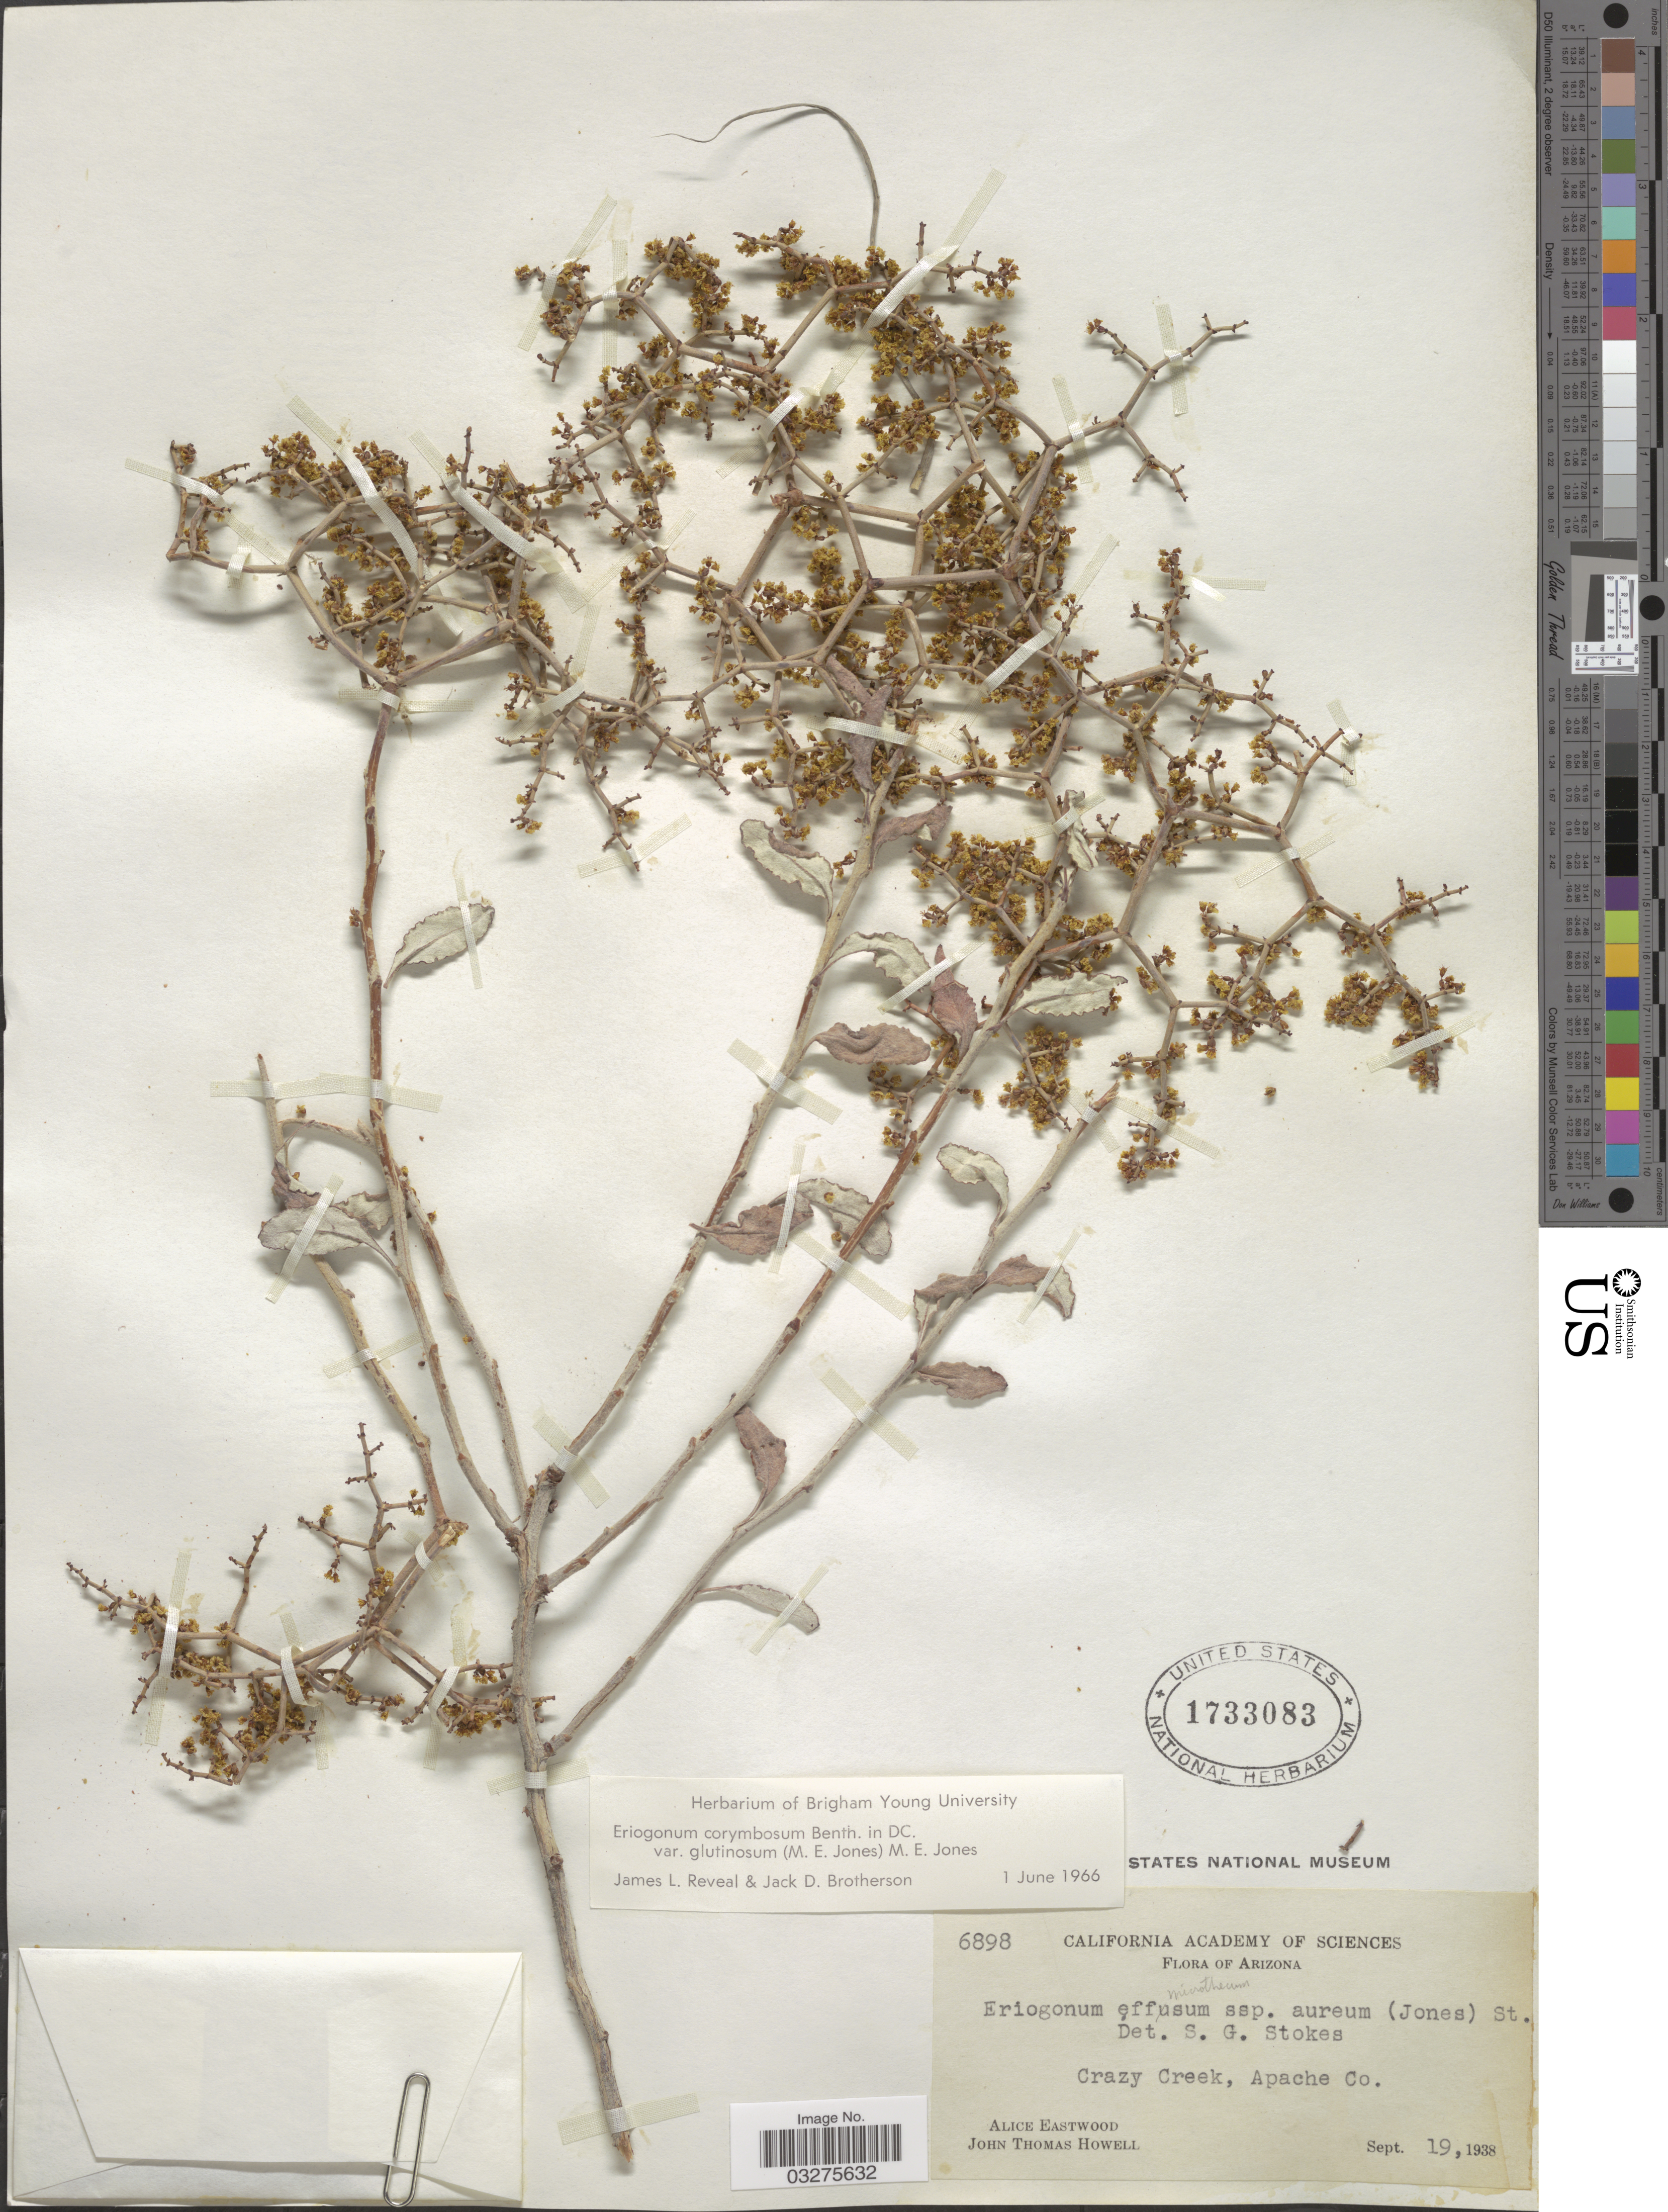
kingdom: Plantae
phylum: Tracheophyta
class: Magnoliopsida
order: Caryophyllales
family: Polygonaceae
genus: Eriogonum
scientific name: Eriogonum corymbosum var. glutinosum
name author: (M.E. Jones) M.E. Jones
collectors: A. Eastwood & J. T. Howell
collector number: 6898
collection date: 1938-09-19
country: United States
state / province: Arizona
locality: Crazy Creek, Apache Co.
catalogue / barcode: US 1733083